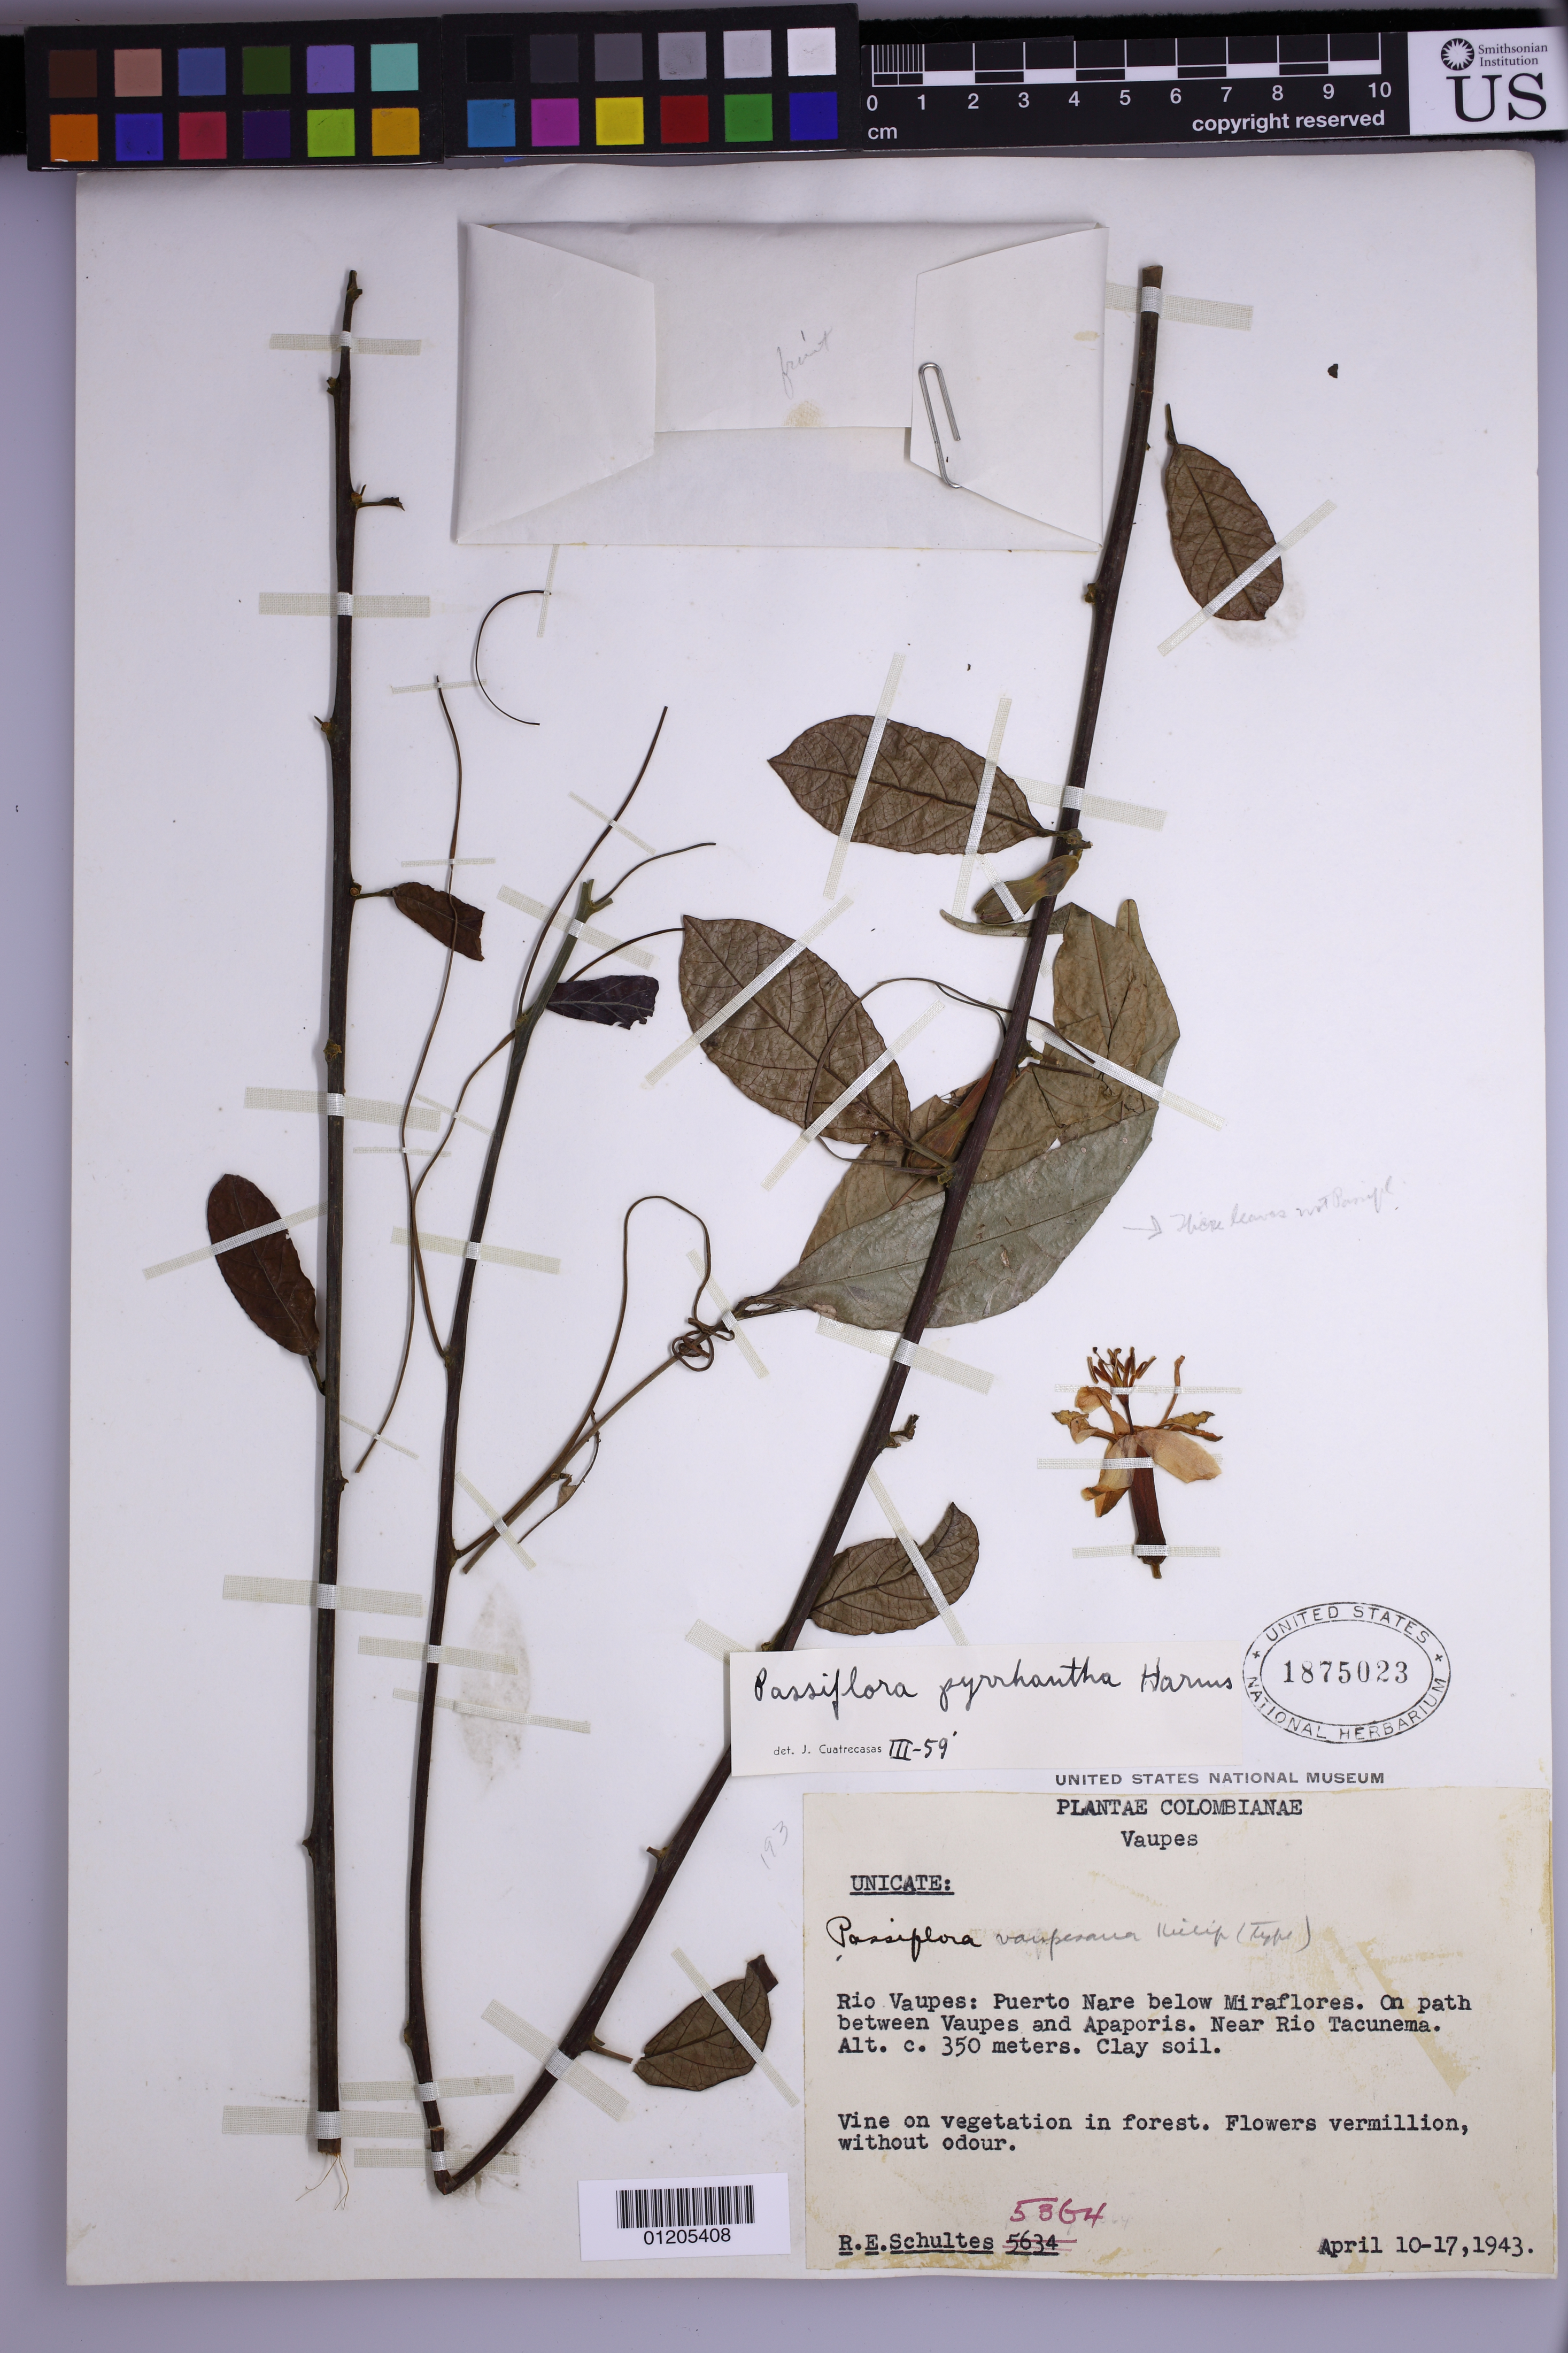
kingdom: Plantae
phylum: Tracheophyta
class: Magnoliopsida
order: Malpighiales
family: Passifloraceae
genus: Passiflora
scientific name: Passiflora pyrrhantha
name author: Harms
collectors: R. E. Schultes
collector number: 5364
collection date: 1943-04-10/1943-04-17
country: Colombia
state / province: Guaviare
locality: Rio Vaupes: Puerto Nare below Miraflores. On path between Vaupes and Apaporis. Near Rio Tacunema.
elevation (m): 350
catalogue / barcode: US 1875023